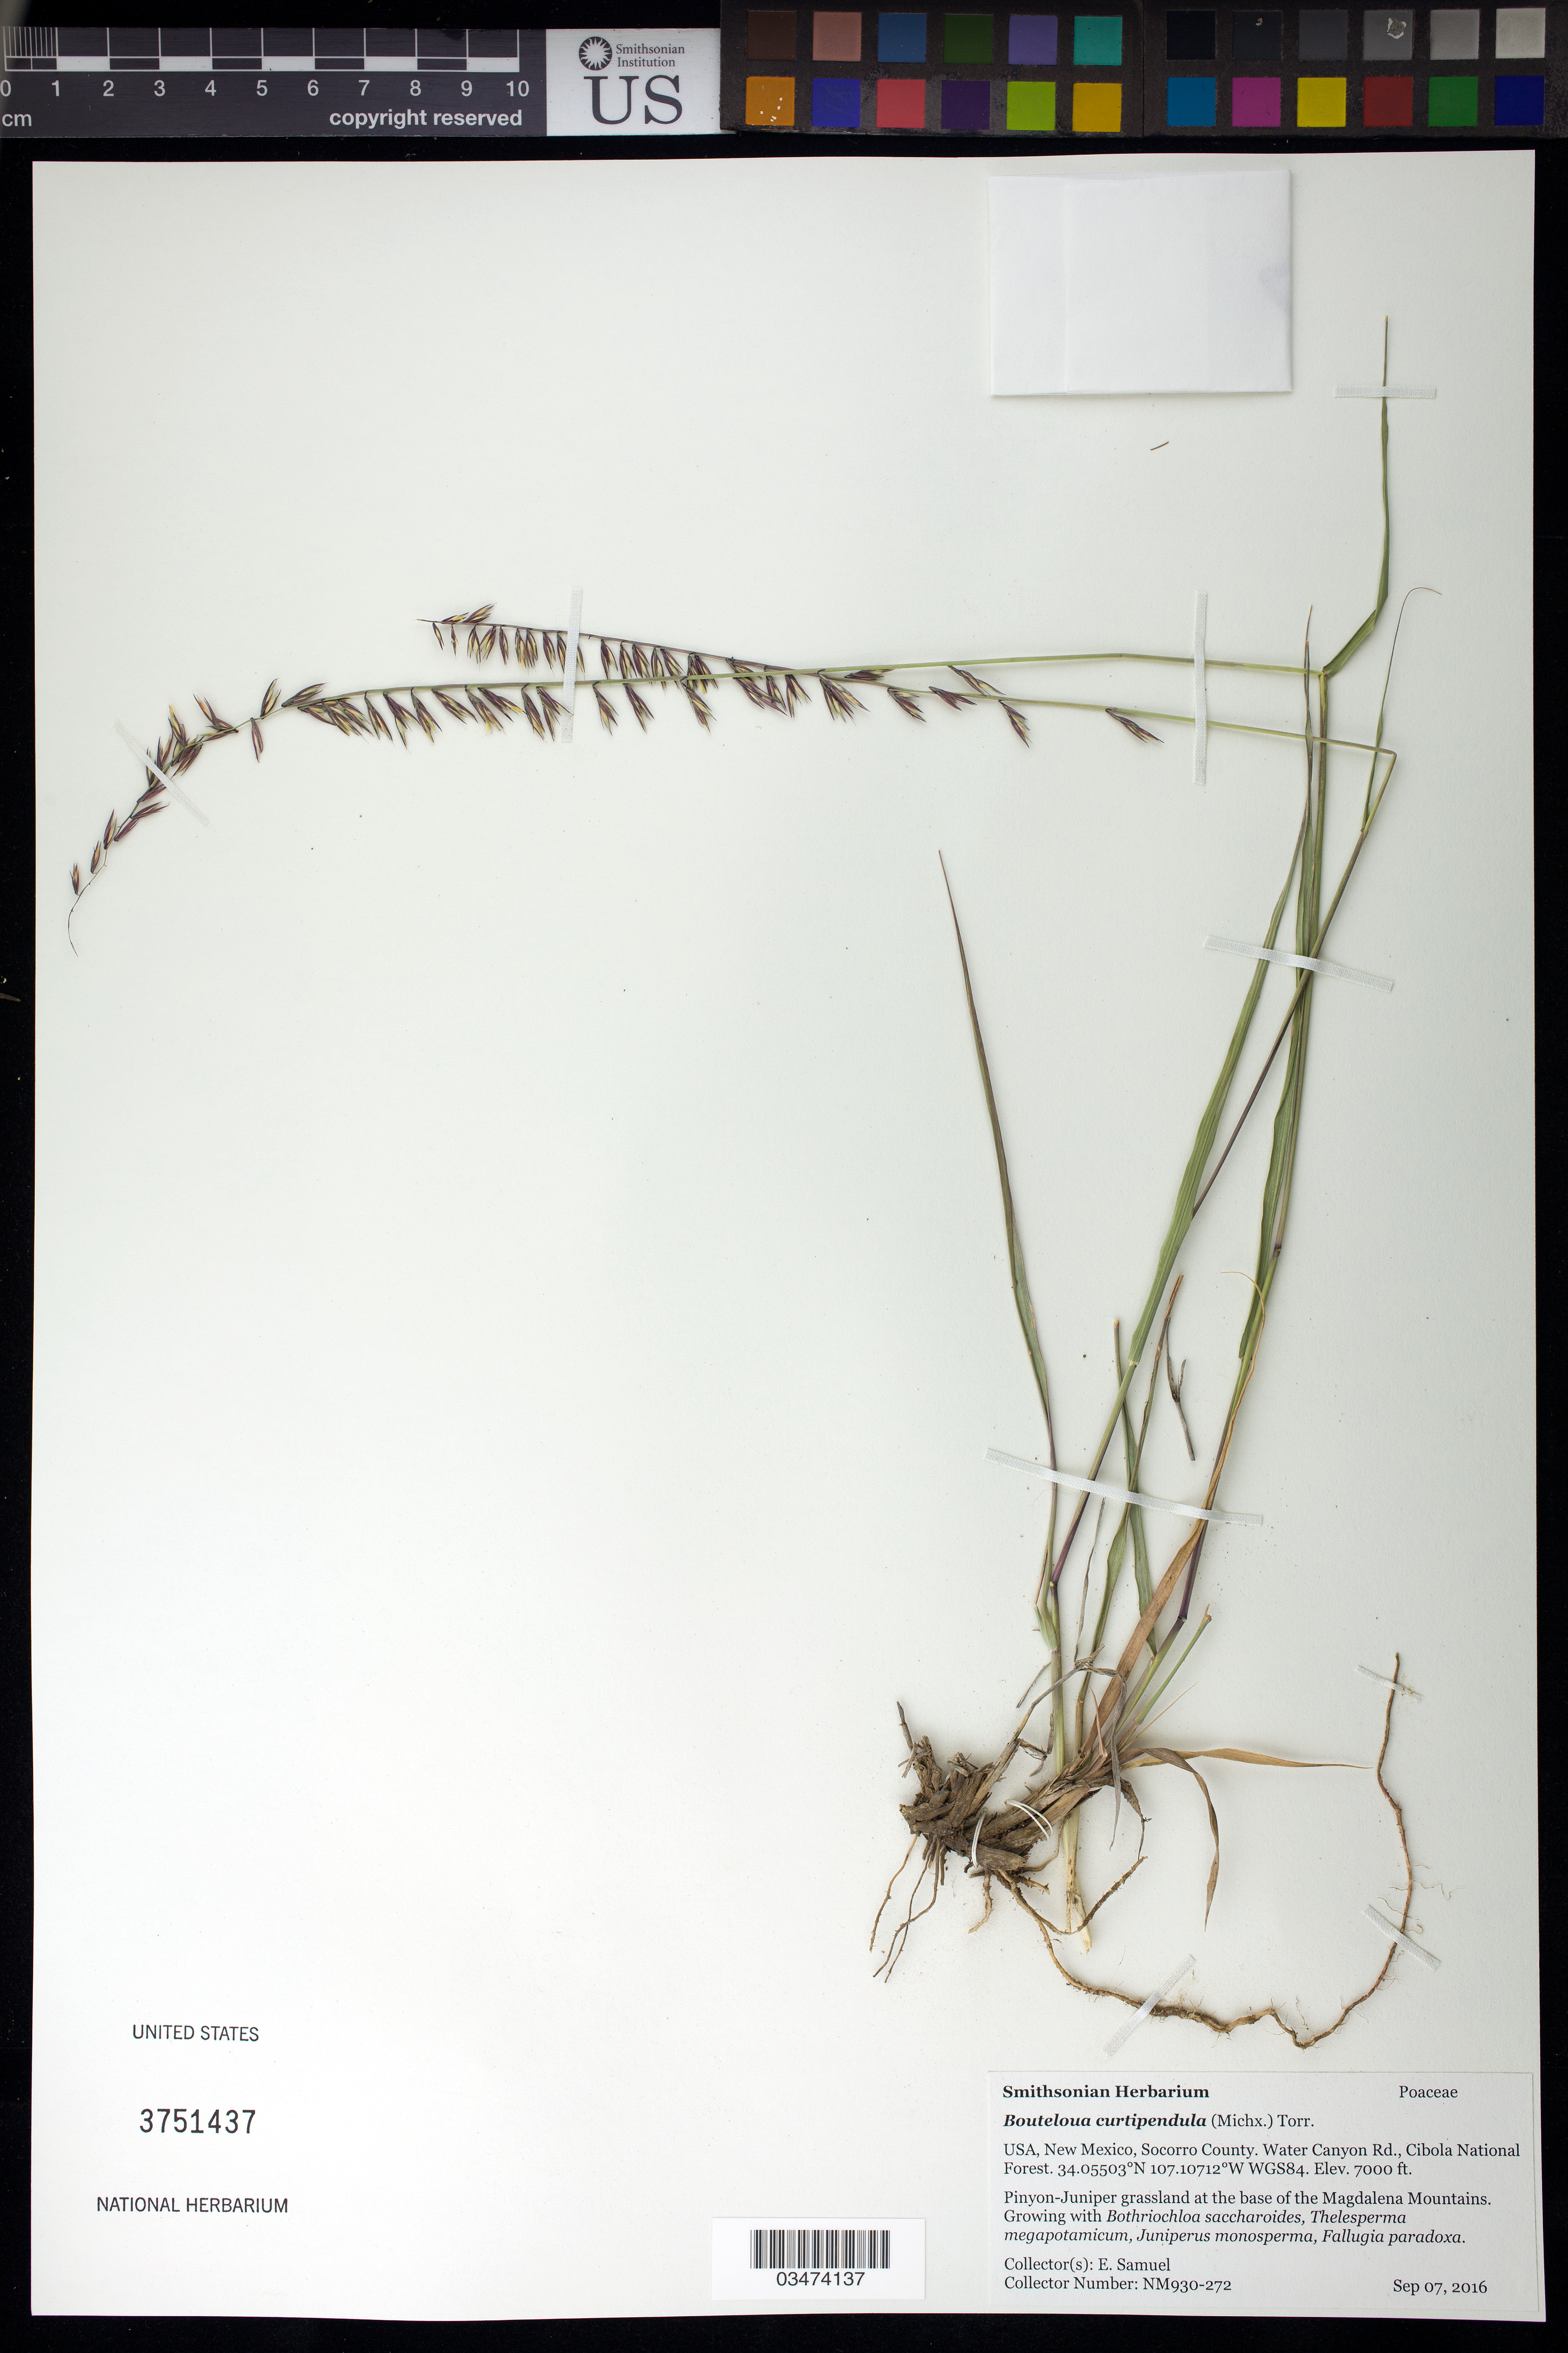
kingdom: Plantae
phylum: Tracheophyta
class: Liliopsida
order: Poales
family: Poaceae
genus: Bouteloua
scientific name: Bouteloua curtipendula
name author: (Michx.) Torr.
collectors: E. Samuel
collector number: NM930-272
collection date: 2016-09-07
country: United States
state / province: New Mexico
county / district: Soccoro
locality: Cibola National Forest, Water Canyon Rd.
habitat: Pinyon-Juniper grassland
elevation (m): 2134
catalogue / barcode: US 3751437